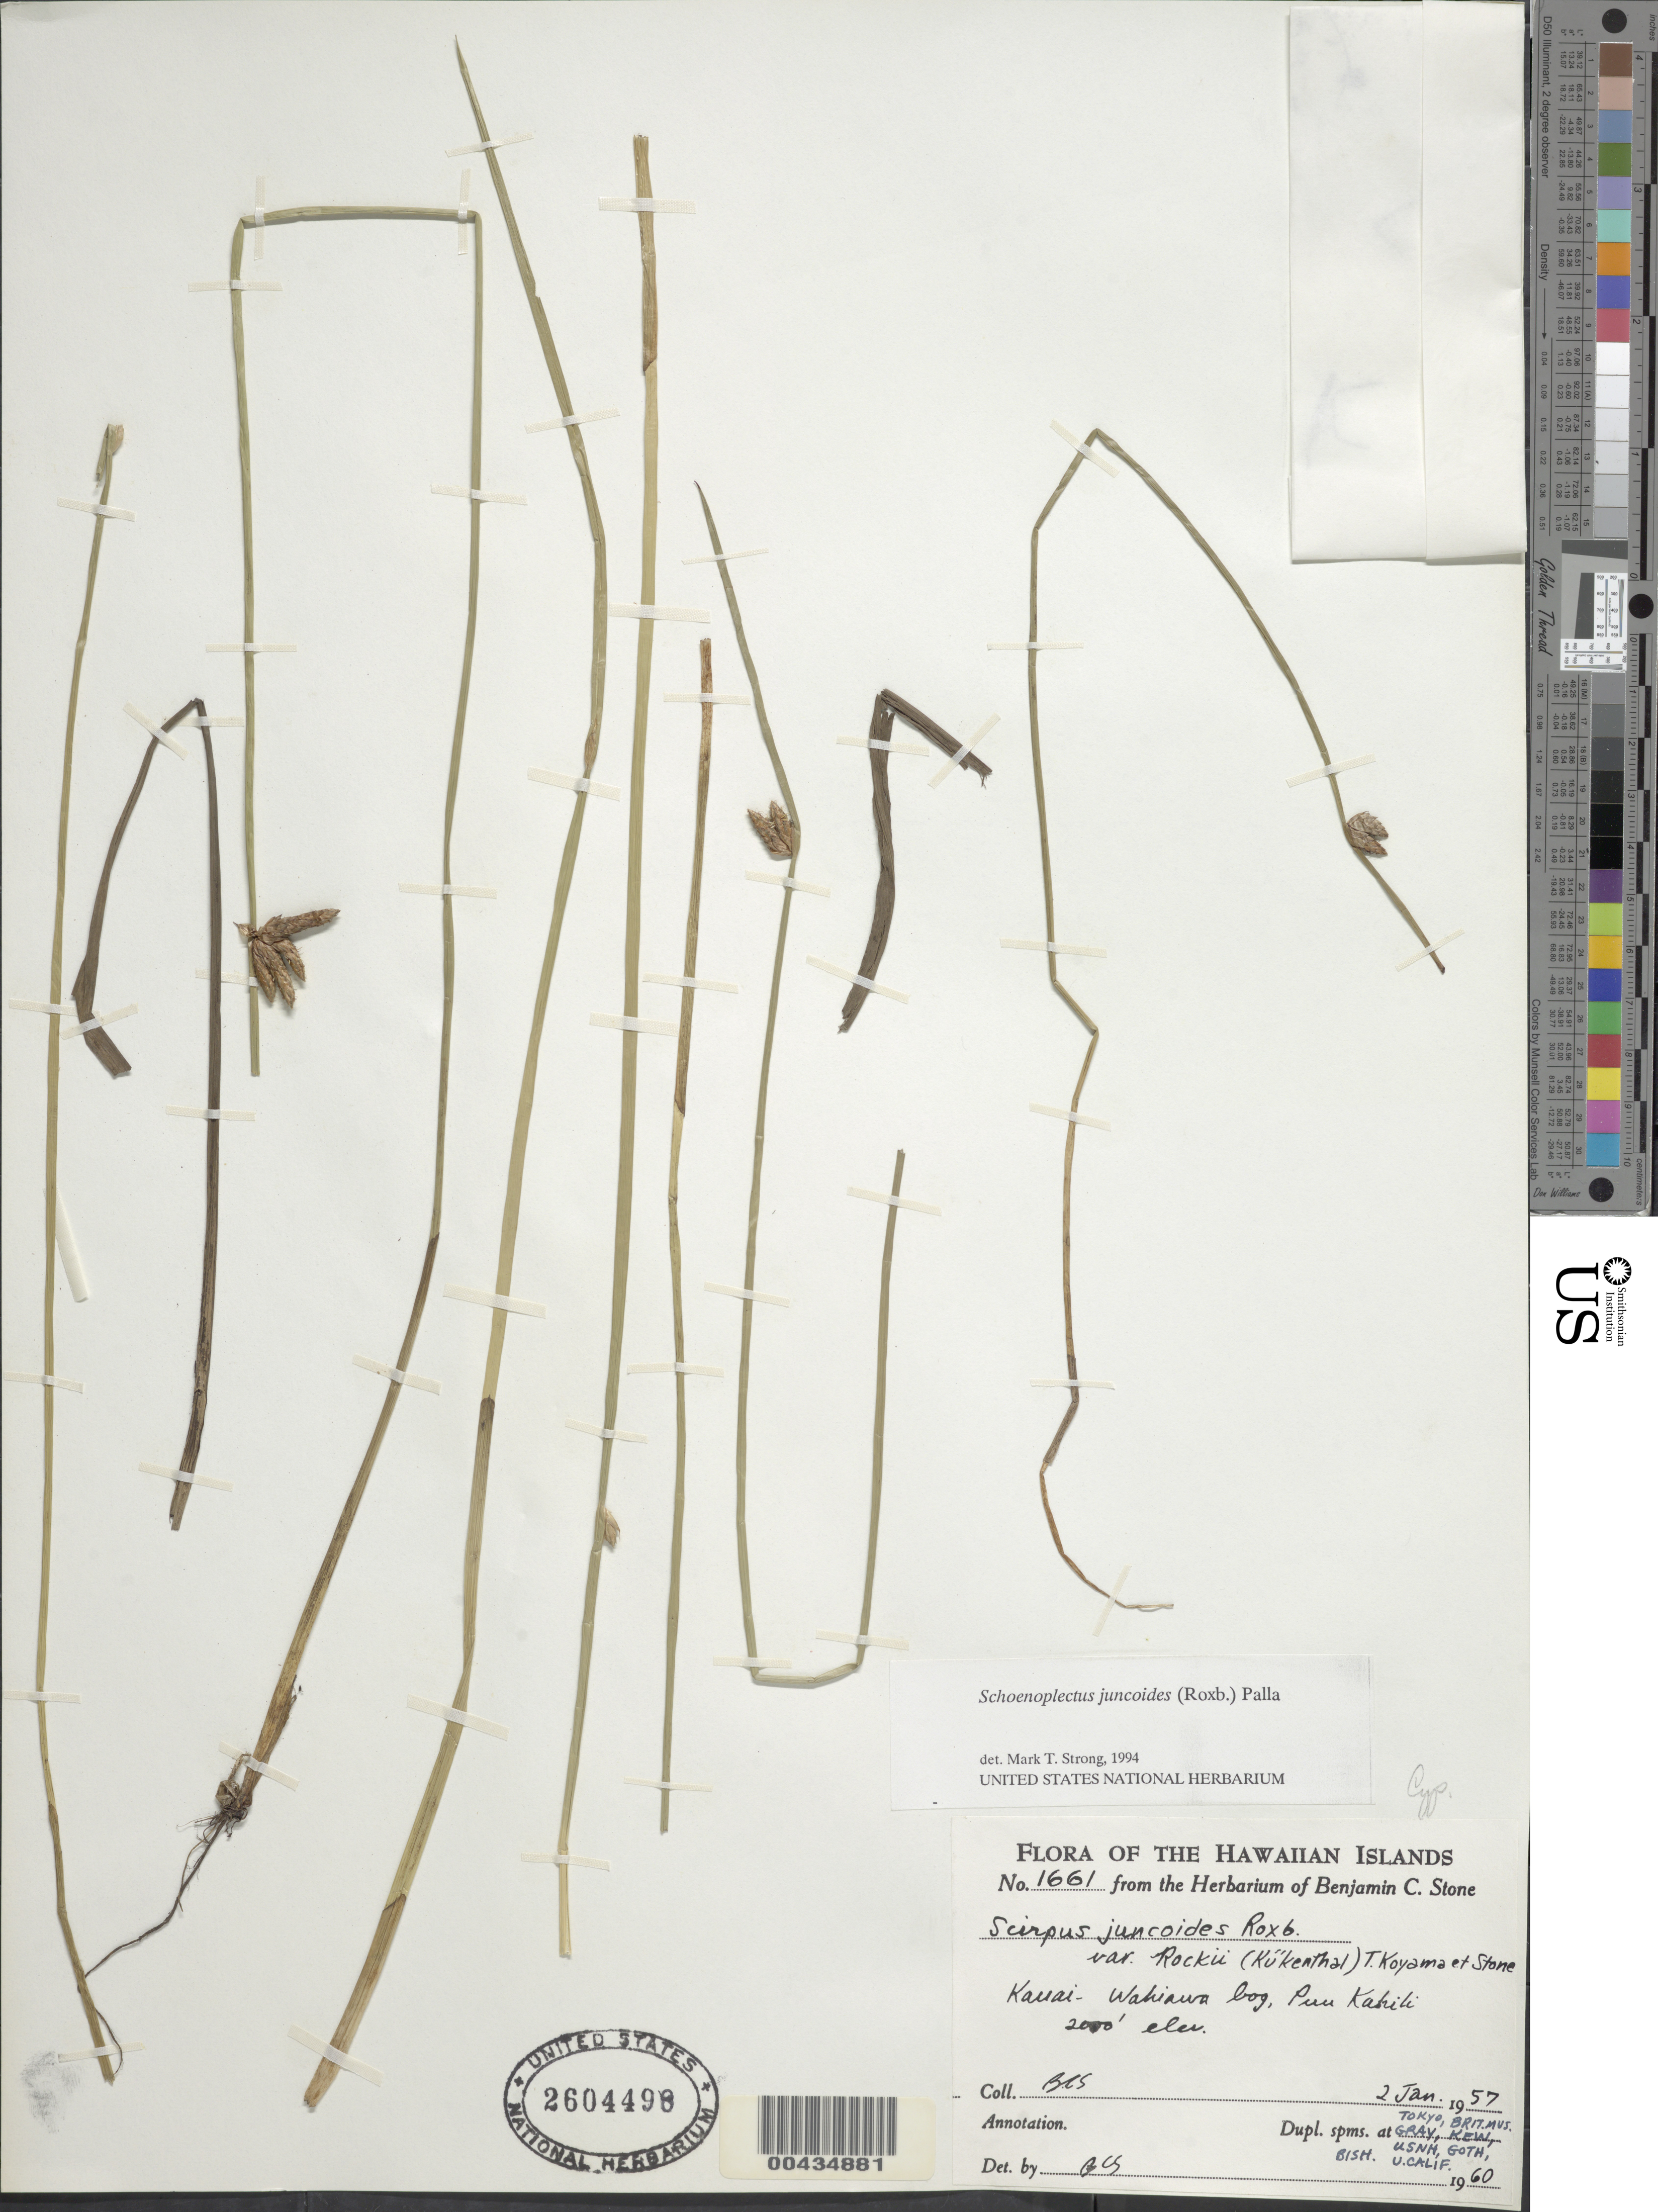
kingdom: Plantae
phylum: Tracheophyta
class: Liliopsida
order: Poales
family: Cyperaceae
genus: Schoenoplectiella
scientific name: Schoenoplectiella juncoides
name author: (Roxb.)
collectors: B. C. Stone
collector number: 1661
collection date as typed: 2 Jan 1957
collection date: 1957-01-02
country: United States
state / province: Hawaii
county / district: Kauai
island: Kaua'i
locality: Wahiawa bog, Puu Kahili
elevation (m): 610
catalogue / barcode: US 2604498